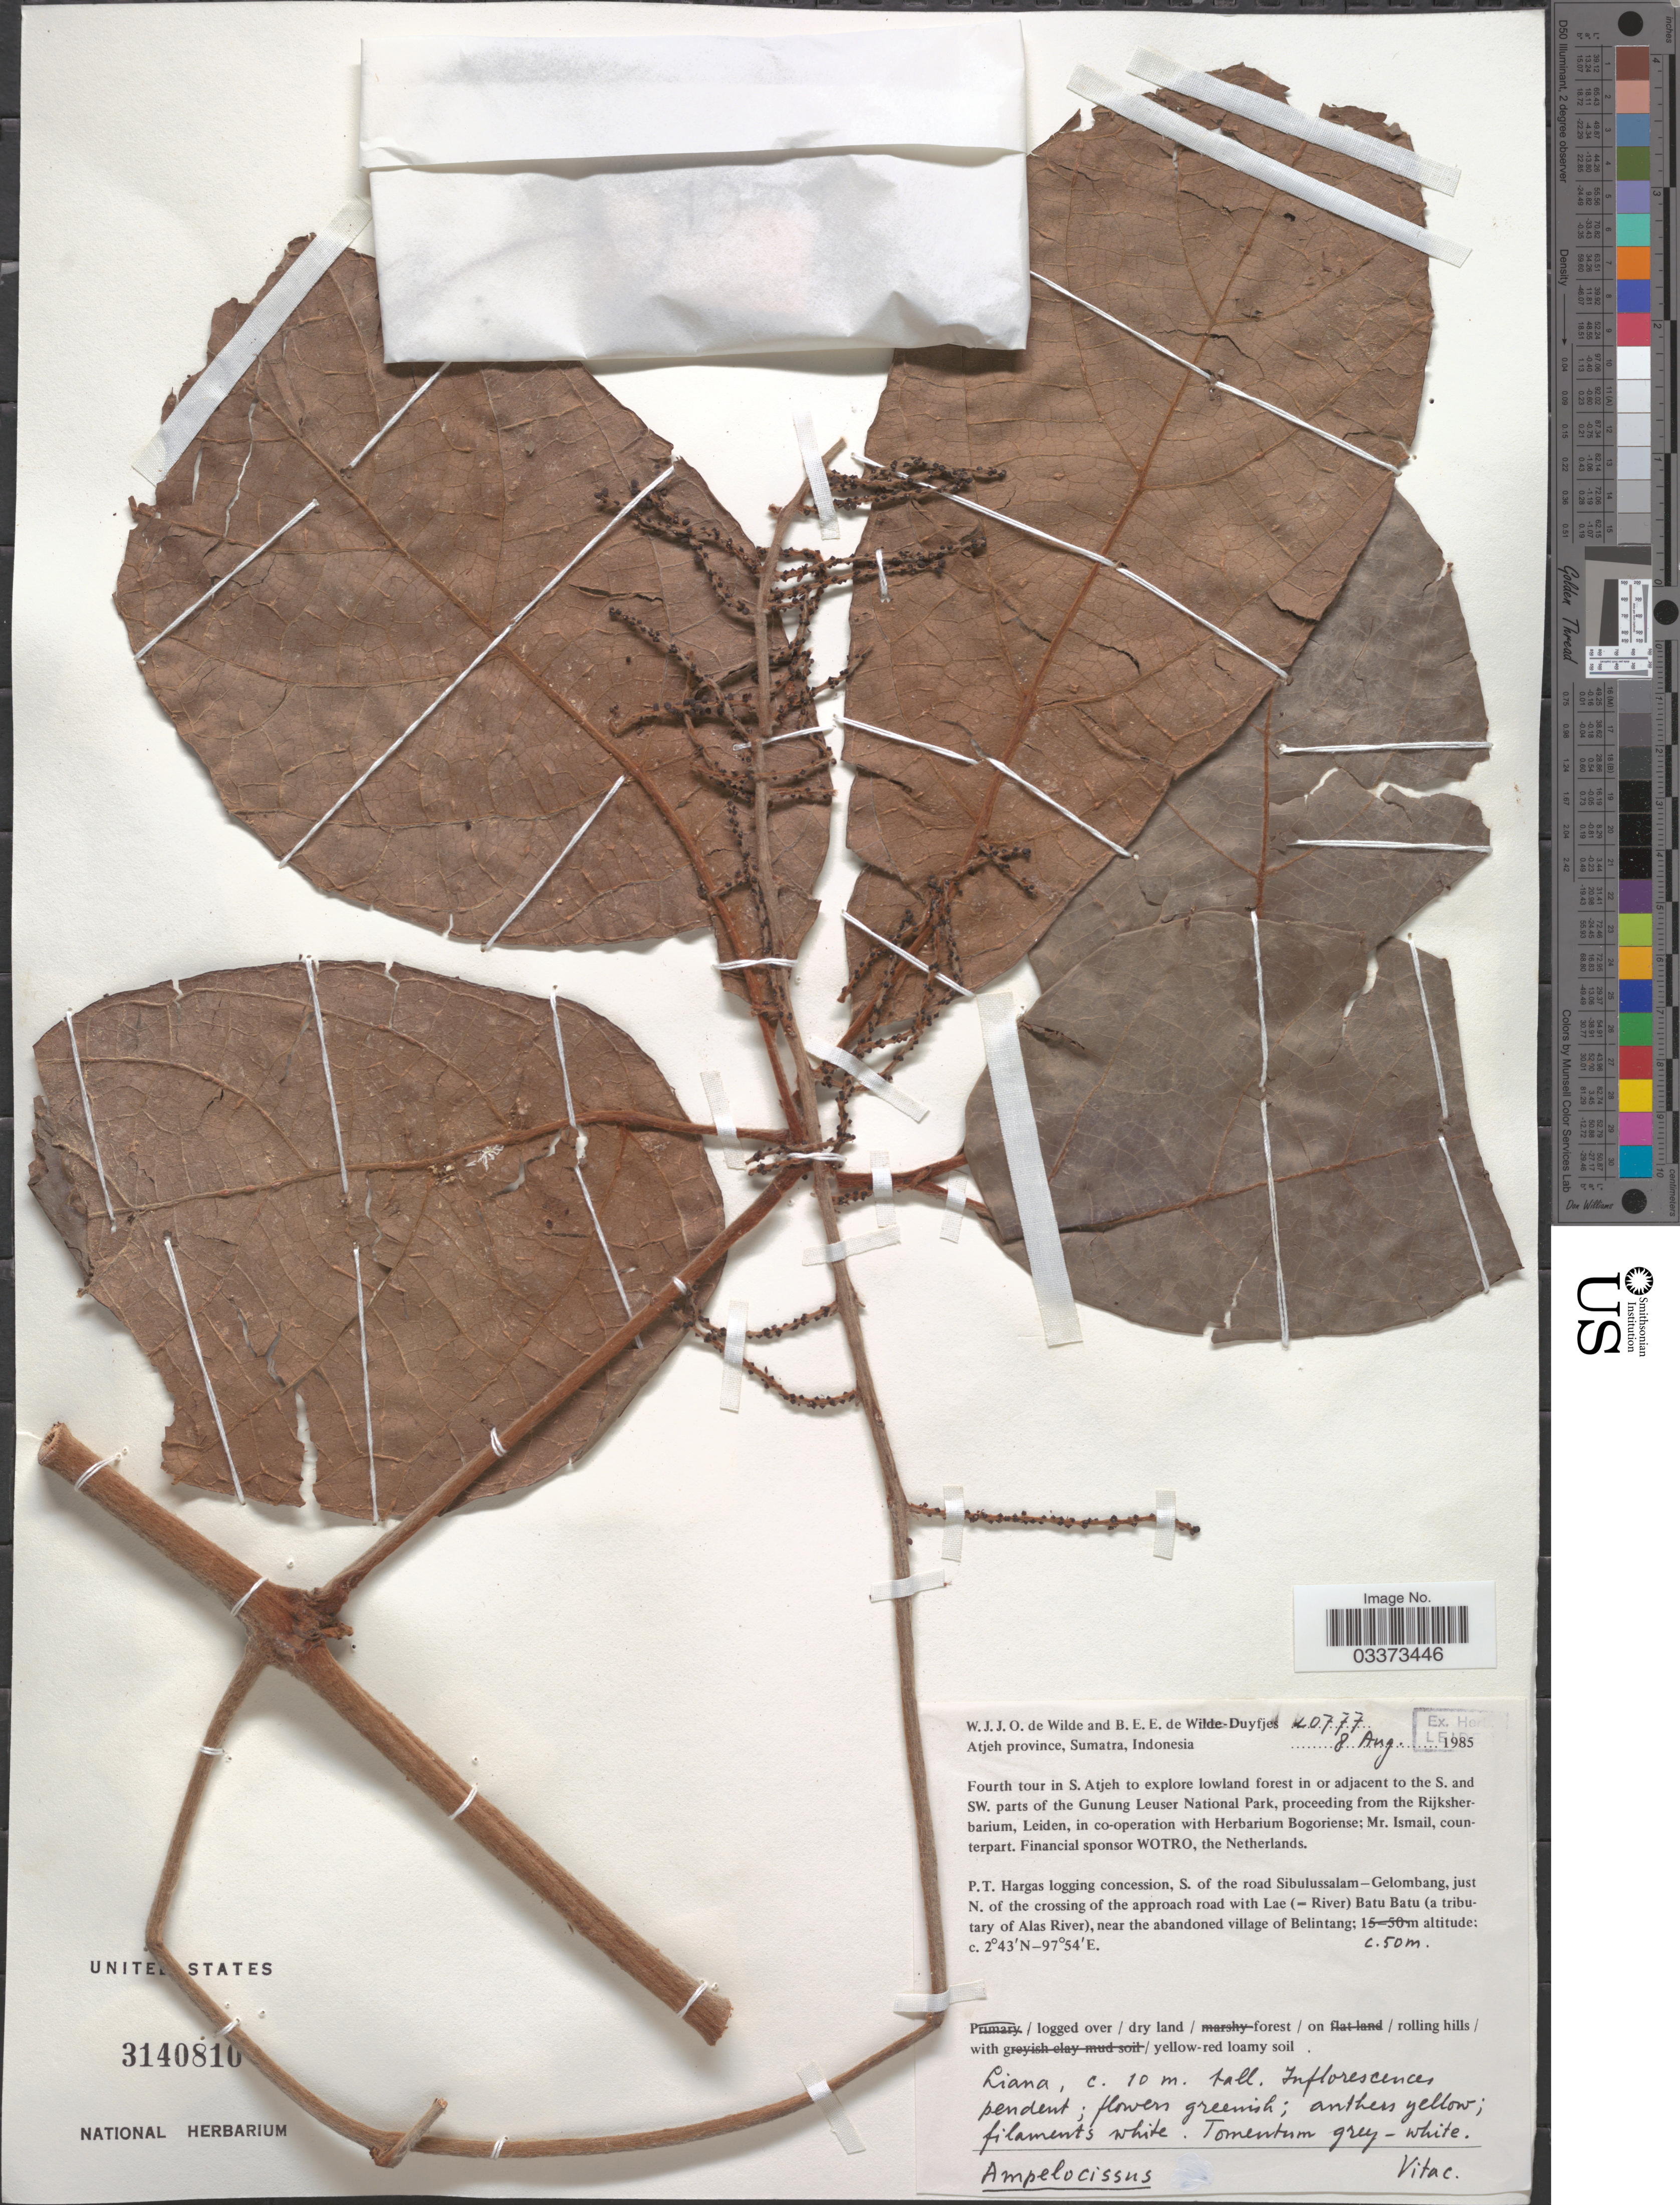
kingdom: Plantae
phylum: Tracheophyta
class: Magnoliopsida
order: Vitales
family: Vitaceae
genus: Ampelocissus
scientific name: Ampelocissus sp.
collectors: W. J. de Wilde & B. E. de Wilde-Duyfjes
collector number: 20777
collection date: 1985-08-08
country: Indonesia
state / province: Sumatra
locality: Atjeh province. In S. Atjeh to explore lowland forest in or adjacent to the S. and SW. parts of the Gunung Leuser National Park. P.T. Hargas loggin concession, S. of the road Sibulussalam-Gelombang, just N. of the crossing of the approach road with Lae (= River) Batu Batu (a tributary of Alas River), near the abandoned village of Belintang.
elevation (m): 50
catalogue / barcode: US 3140810